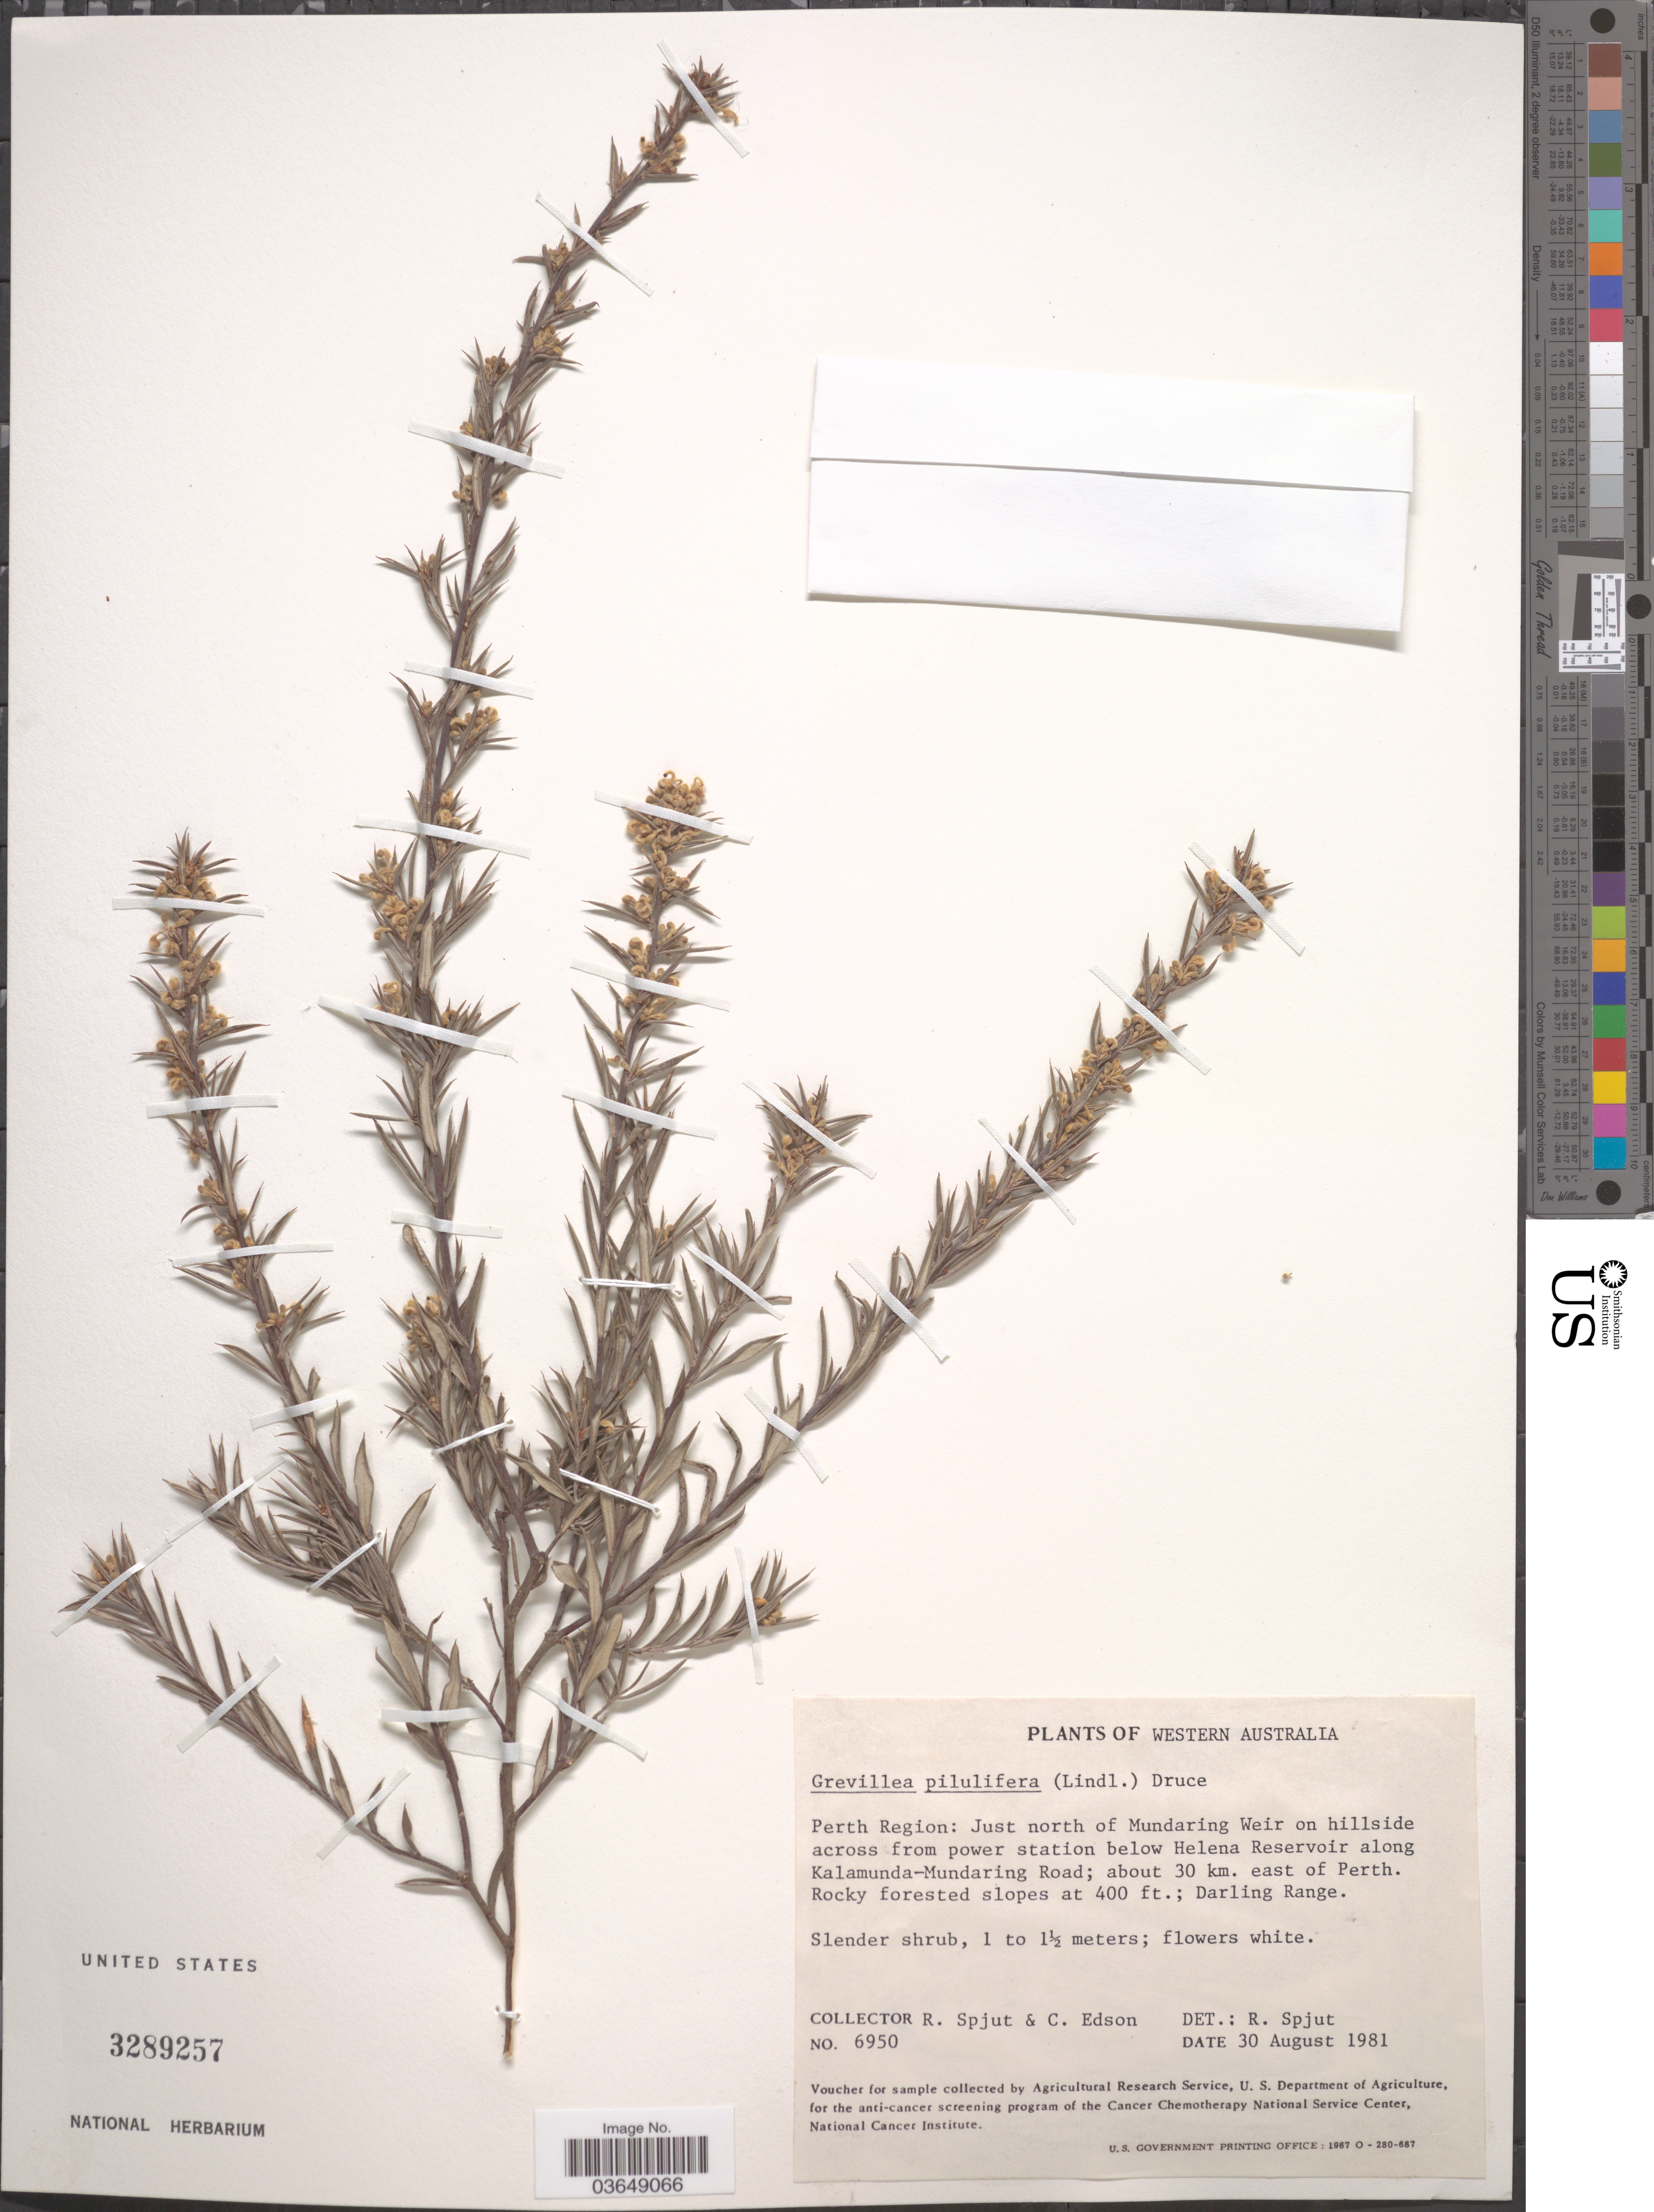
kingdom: Plantae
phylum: Tracheophyta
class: Magnoliopsida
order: Proteales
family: Proteaceae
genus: Grevillea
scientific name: Grevillea pilulifera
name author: (Lindl.) Druce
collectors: R. Spjut & C. Edson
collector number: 6950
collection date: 1981-08-30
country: Australia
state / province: Western Australia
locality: Perth Region: Just north of Mundaring Weir on hillside across from power station below Helena Reservoir along Kalamunda-Mundaring Road; about 30 km. east of Perth. Darling Range.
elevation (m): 122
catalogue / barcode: US 3289257